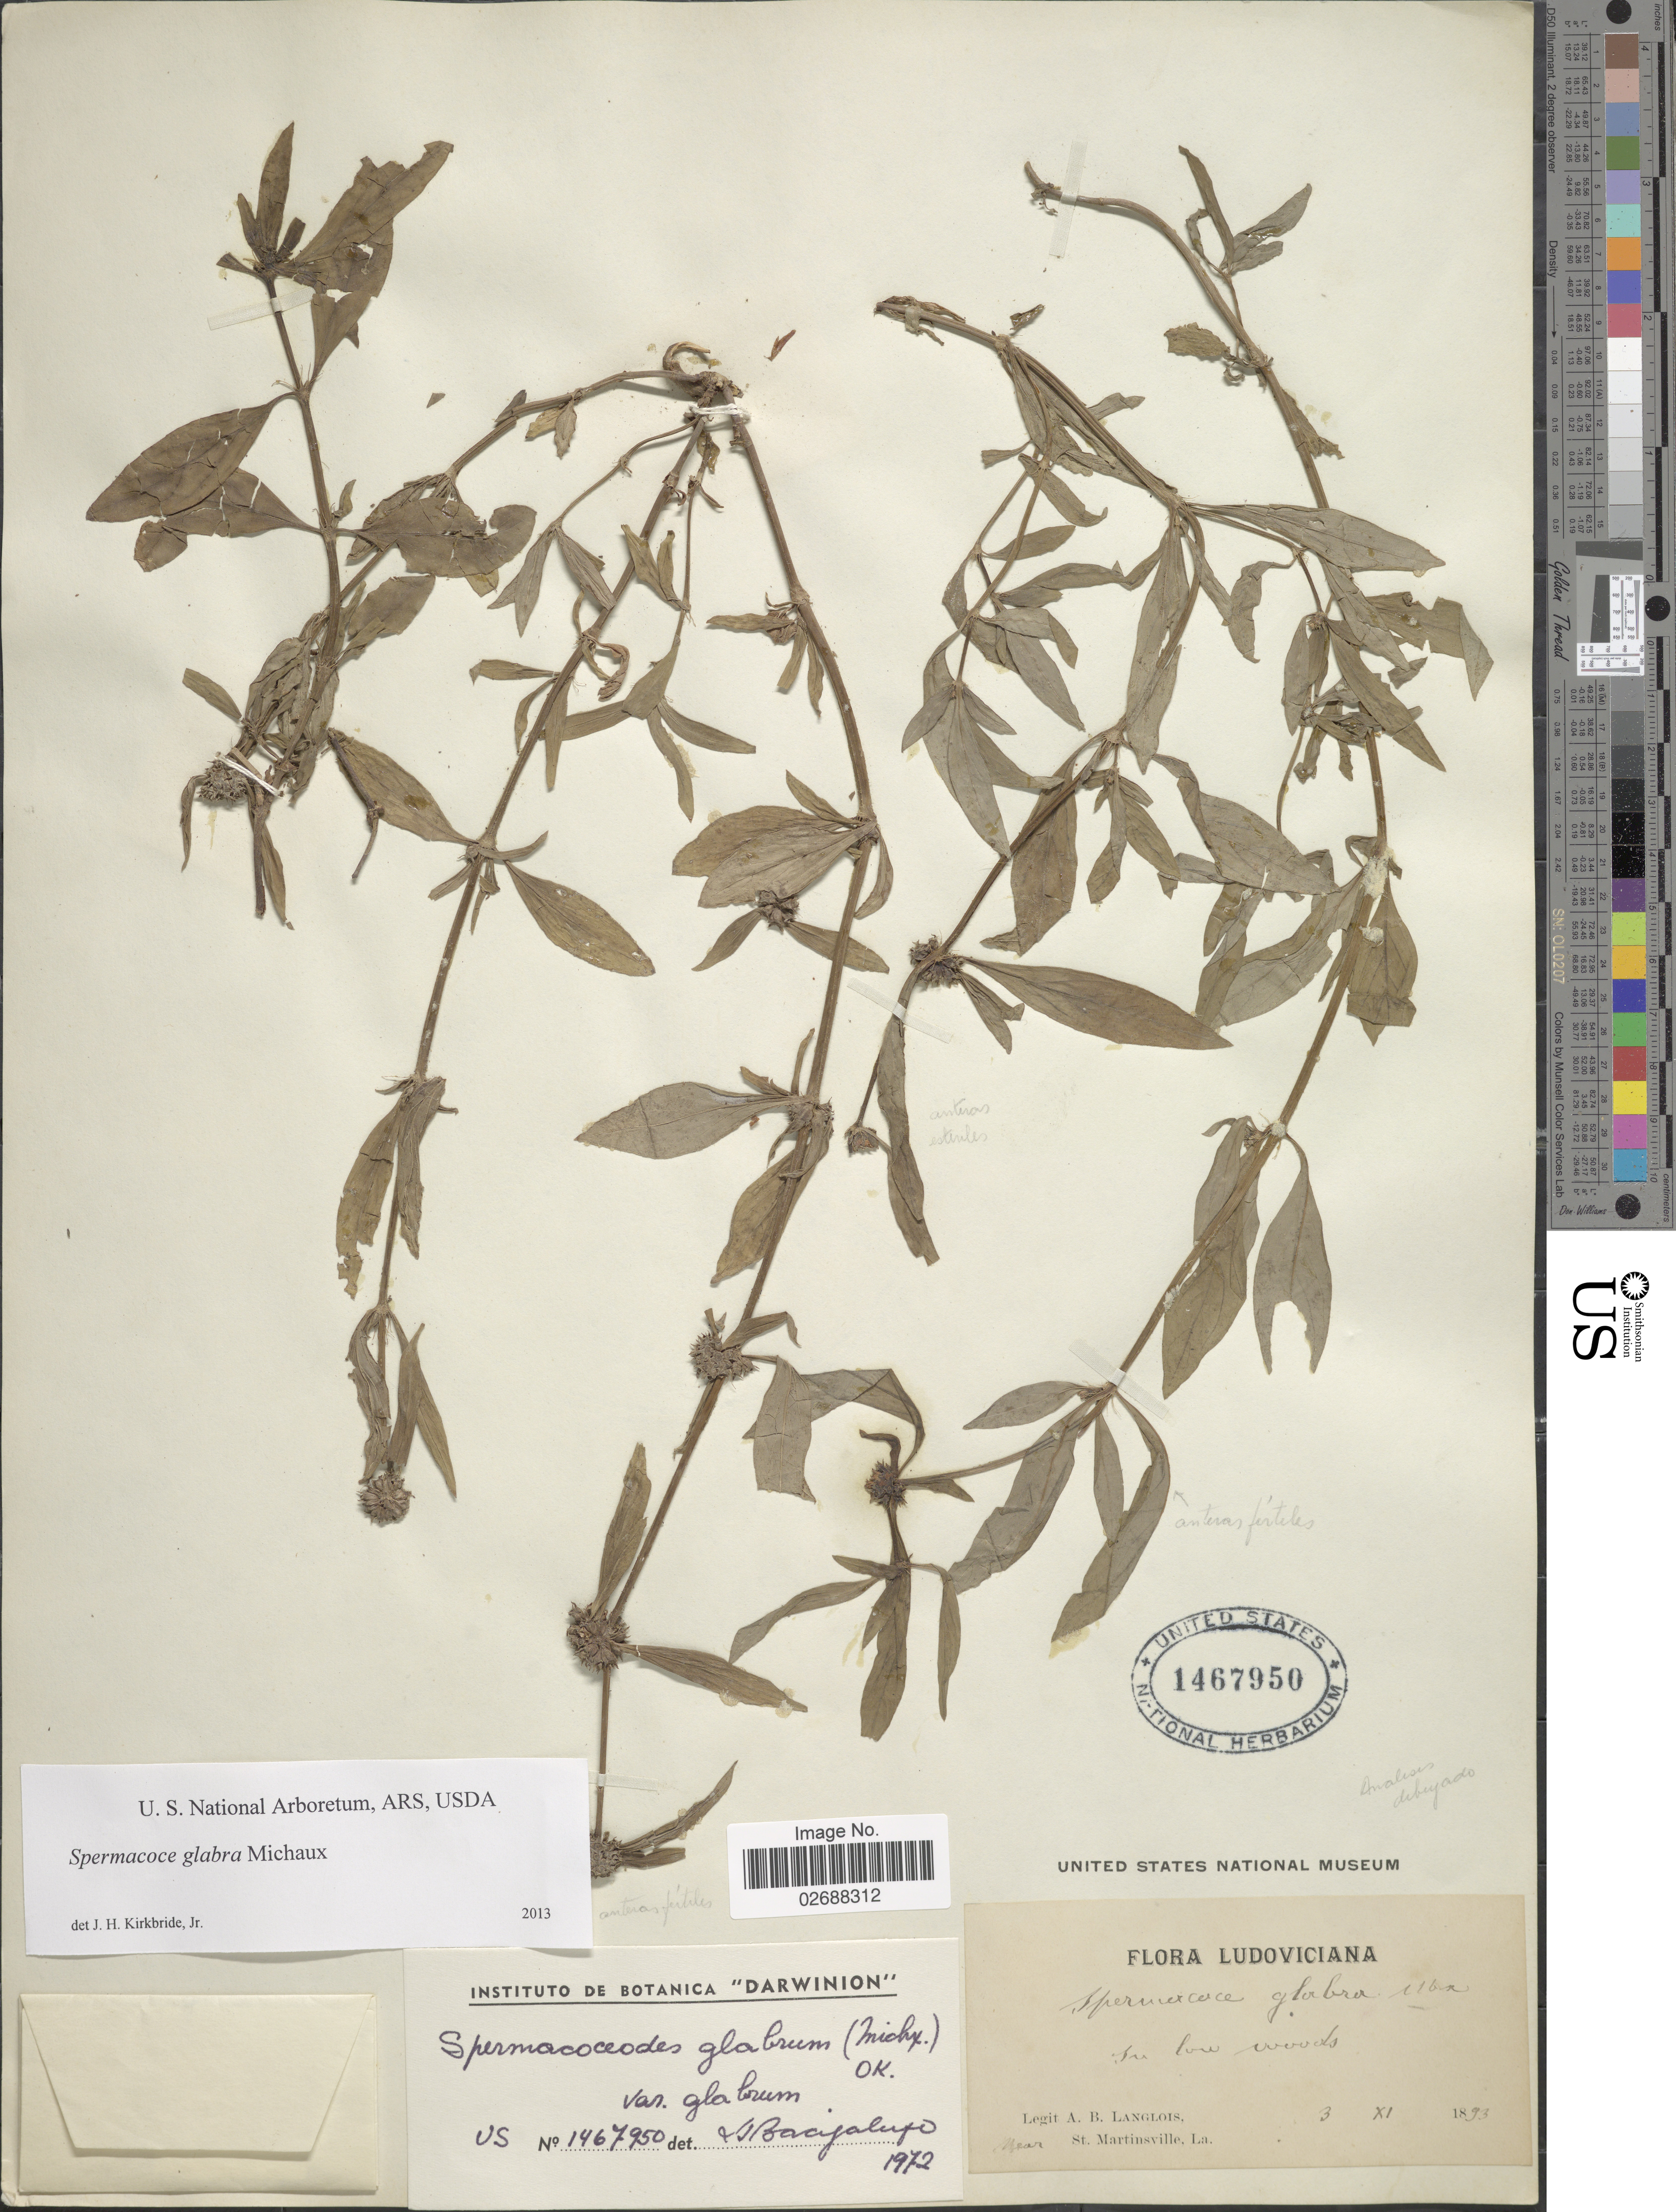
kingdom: Plantae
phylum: Tracheophyta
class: Magnoliopsida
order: Gentianales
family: Rubiaceae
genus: Spermacoce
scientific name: Spermacoce glabra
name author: Michx.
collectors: A. Langlois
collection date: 1893-11-03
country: United States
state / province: Louisiana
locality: Ludoviciana. near St. Martinsville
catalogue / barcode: US 1467950